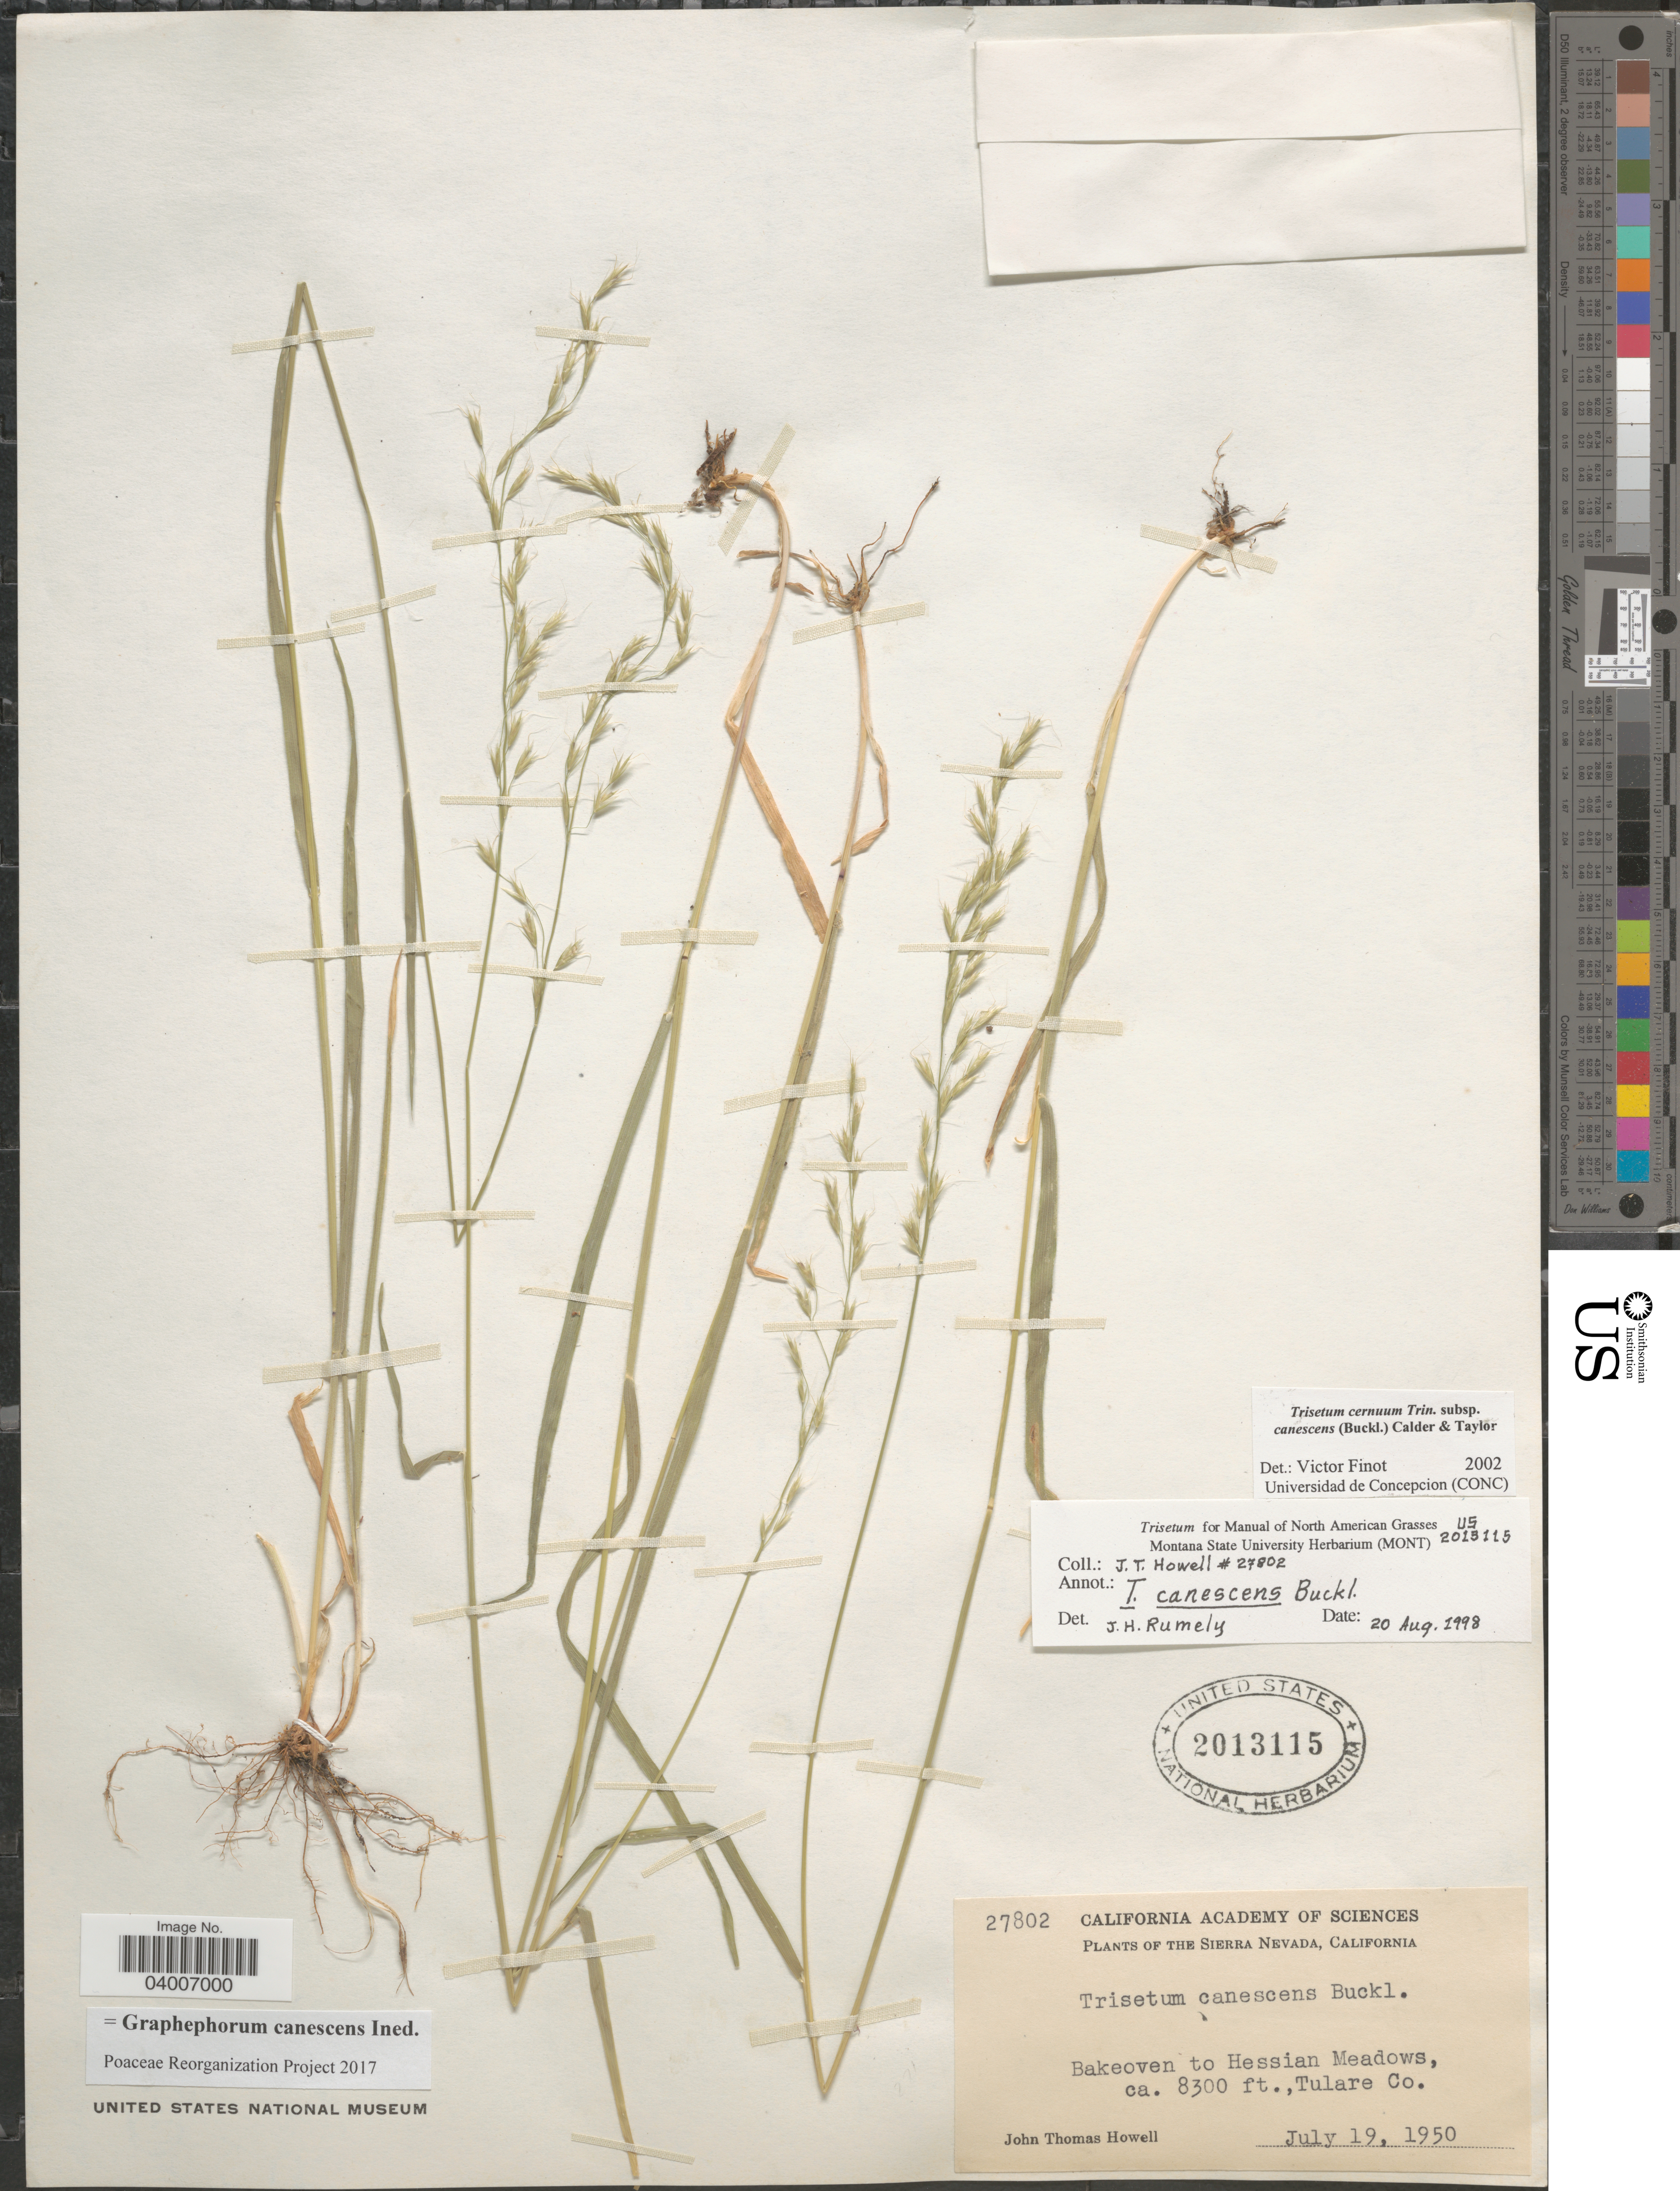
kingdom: Plantae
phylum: Tracheophyta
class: Liliopsida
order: Poales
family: Poaceae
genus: Graphephorum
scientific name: Graphephorum canescens ined.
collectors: J. T. Howell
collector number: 27802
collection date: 1950-07-19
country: United States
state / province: California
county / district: Tulare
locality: Sierra Nevada. Bakeoven to Hessian Meadows, Tulare Co.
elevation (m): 2530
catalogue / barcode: US 2013115